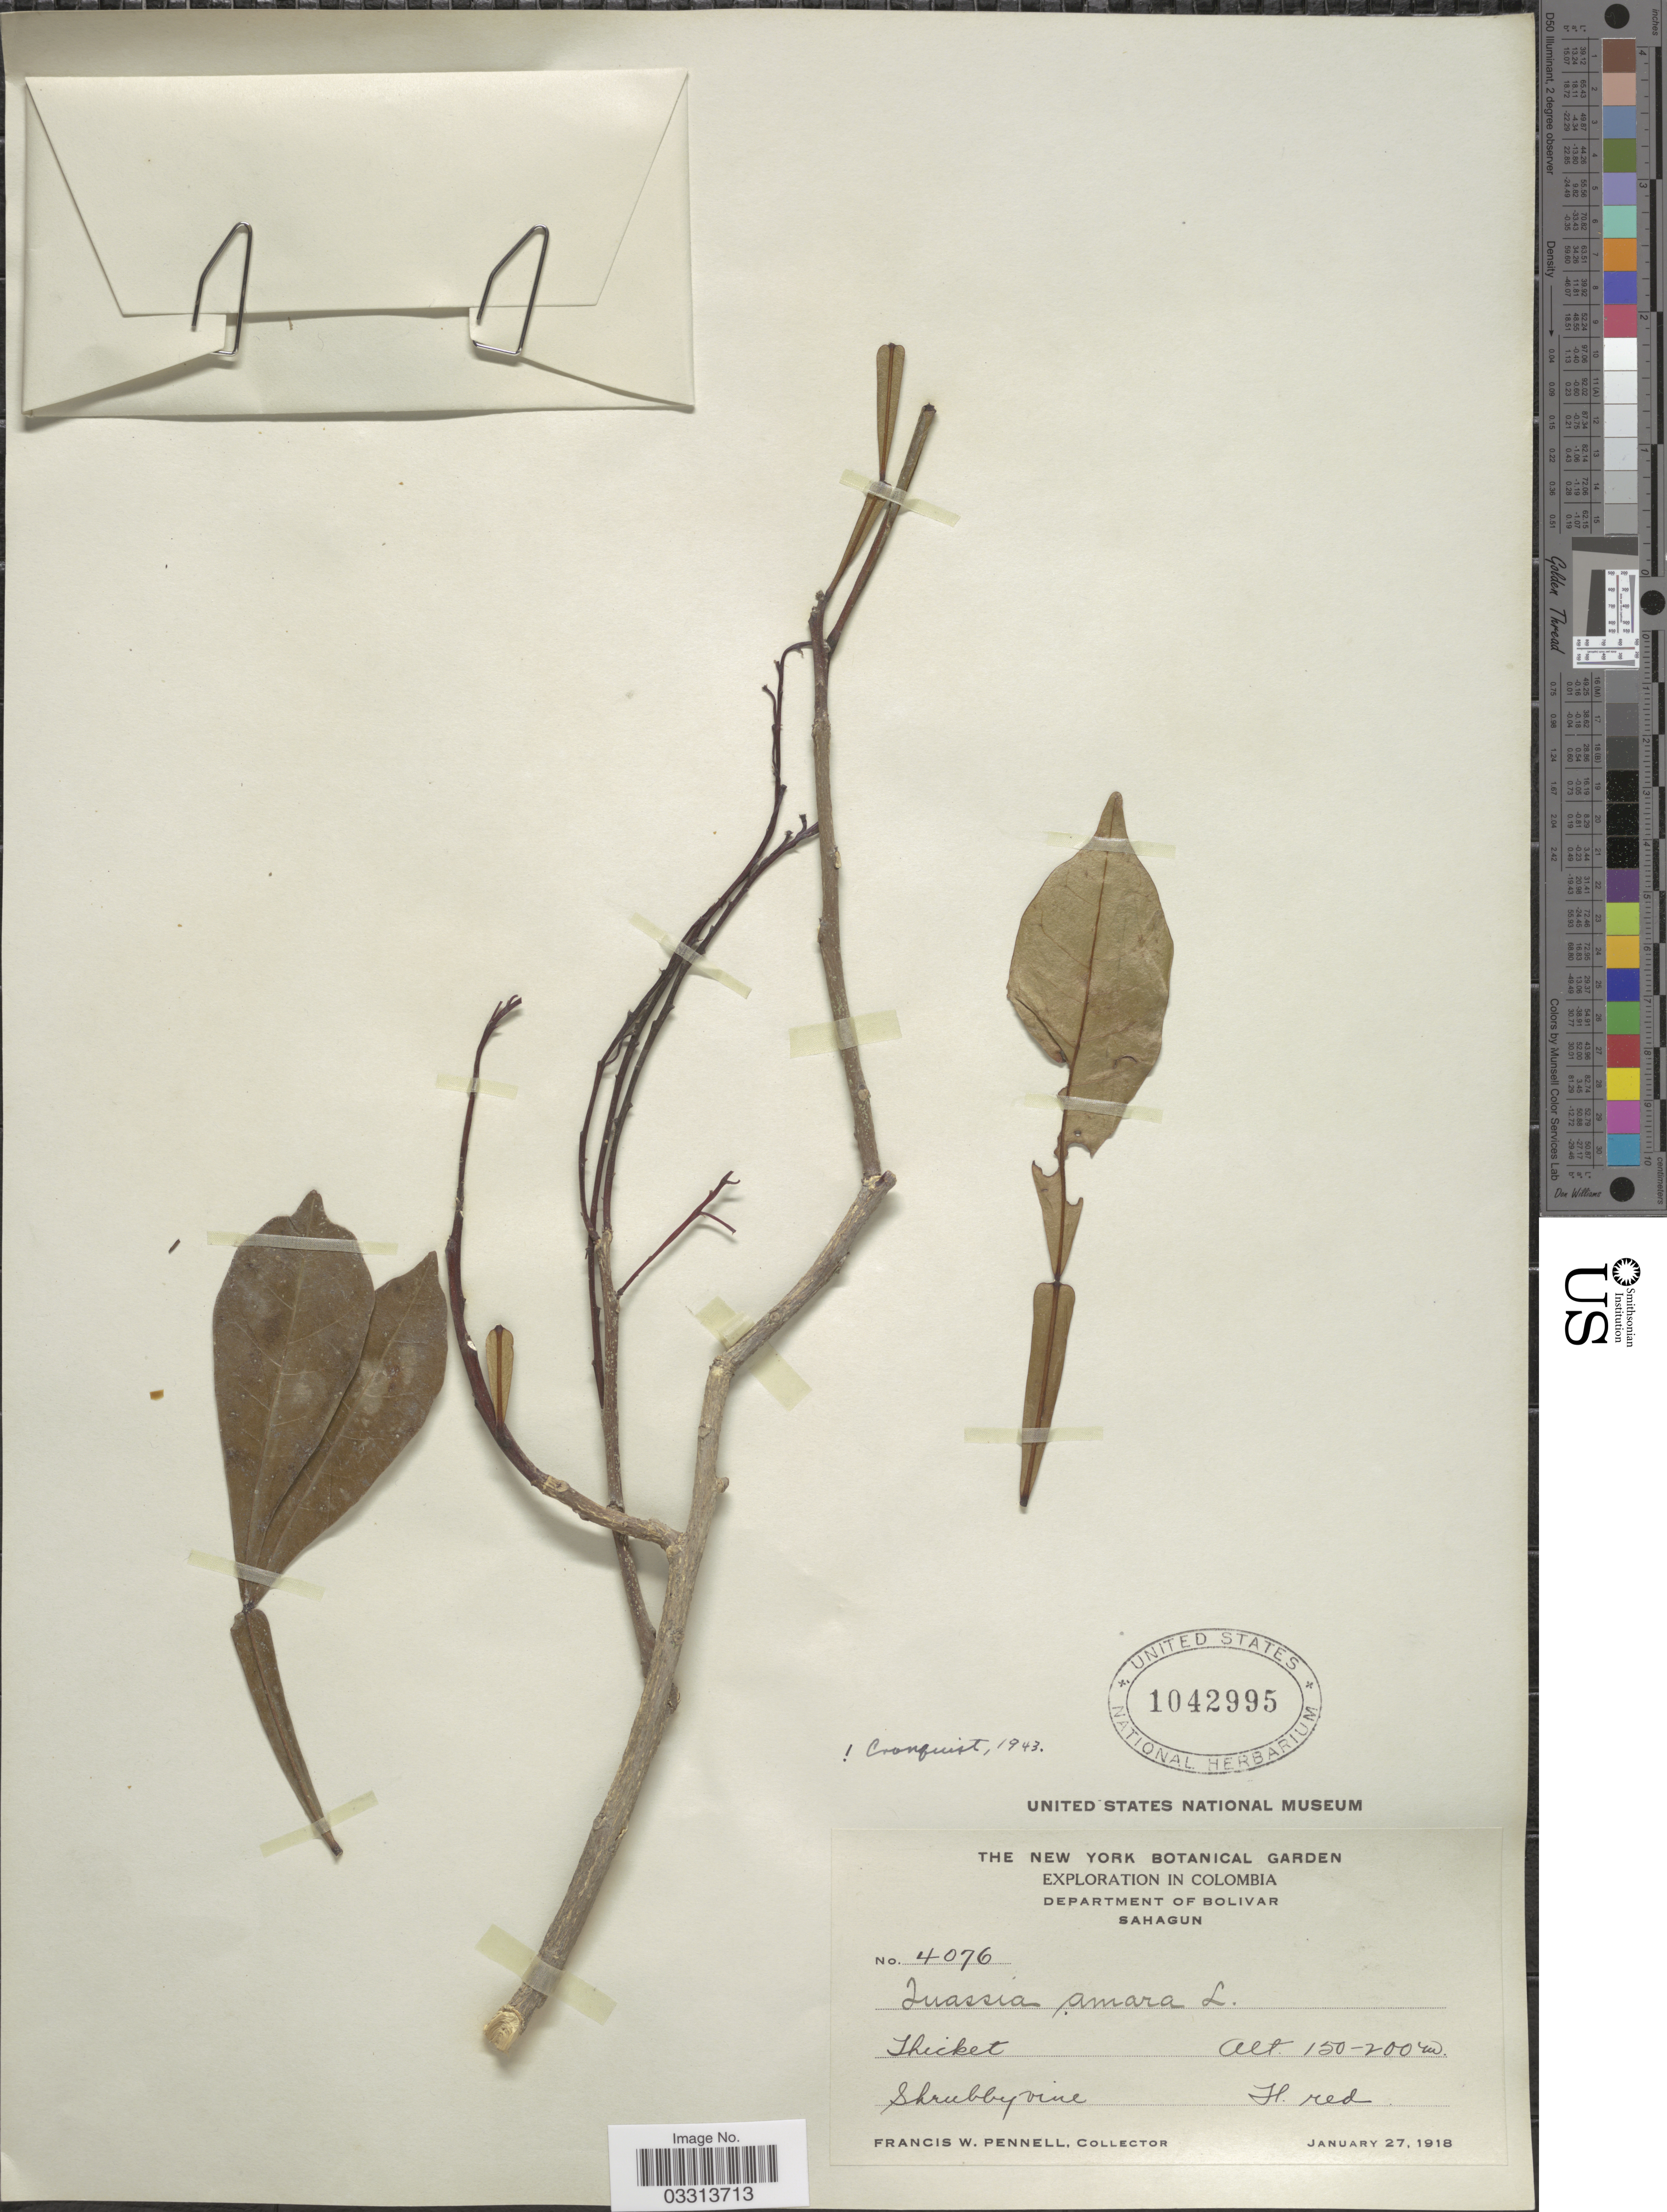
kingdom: Plantae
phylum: Tracheophyta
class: Magnoliopsida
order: Sapindales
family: Simaroubaceae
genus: Quassia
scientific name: Quassia amara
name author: L.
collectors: F. W. Pennell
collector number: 4076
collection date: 1918-01-27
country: Colombia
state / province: Bolívar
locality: Department of Bolivar, Sahagun, .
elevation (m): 150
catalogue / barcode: US 1042995